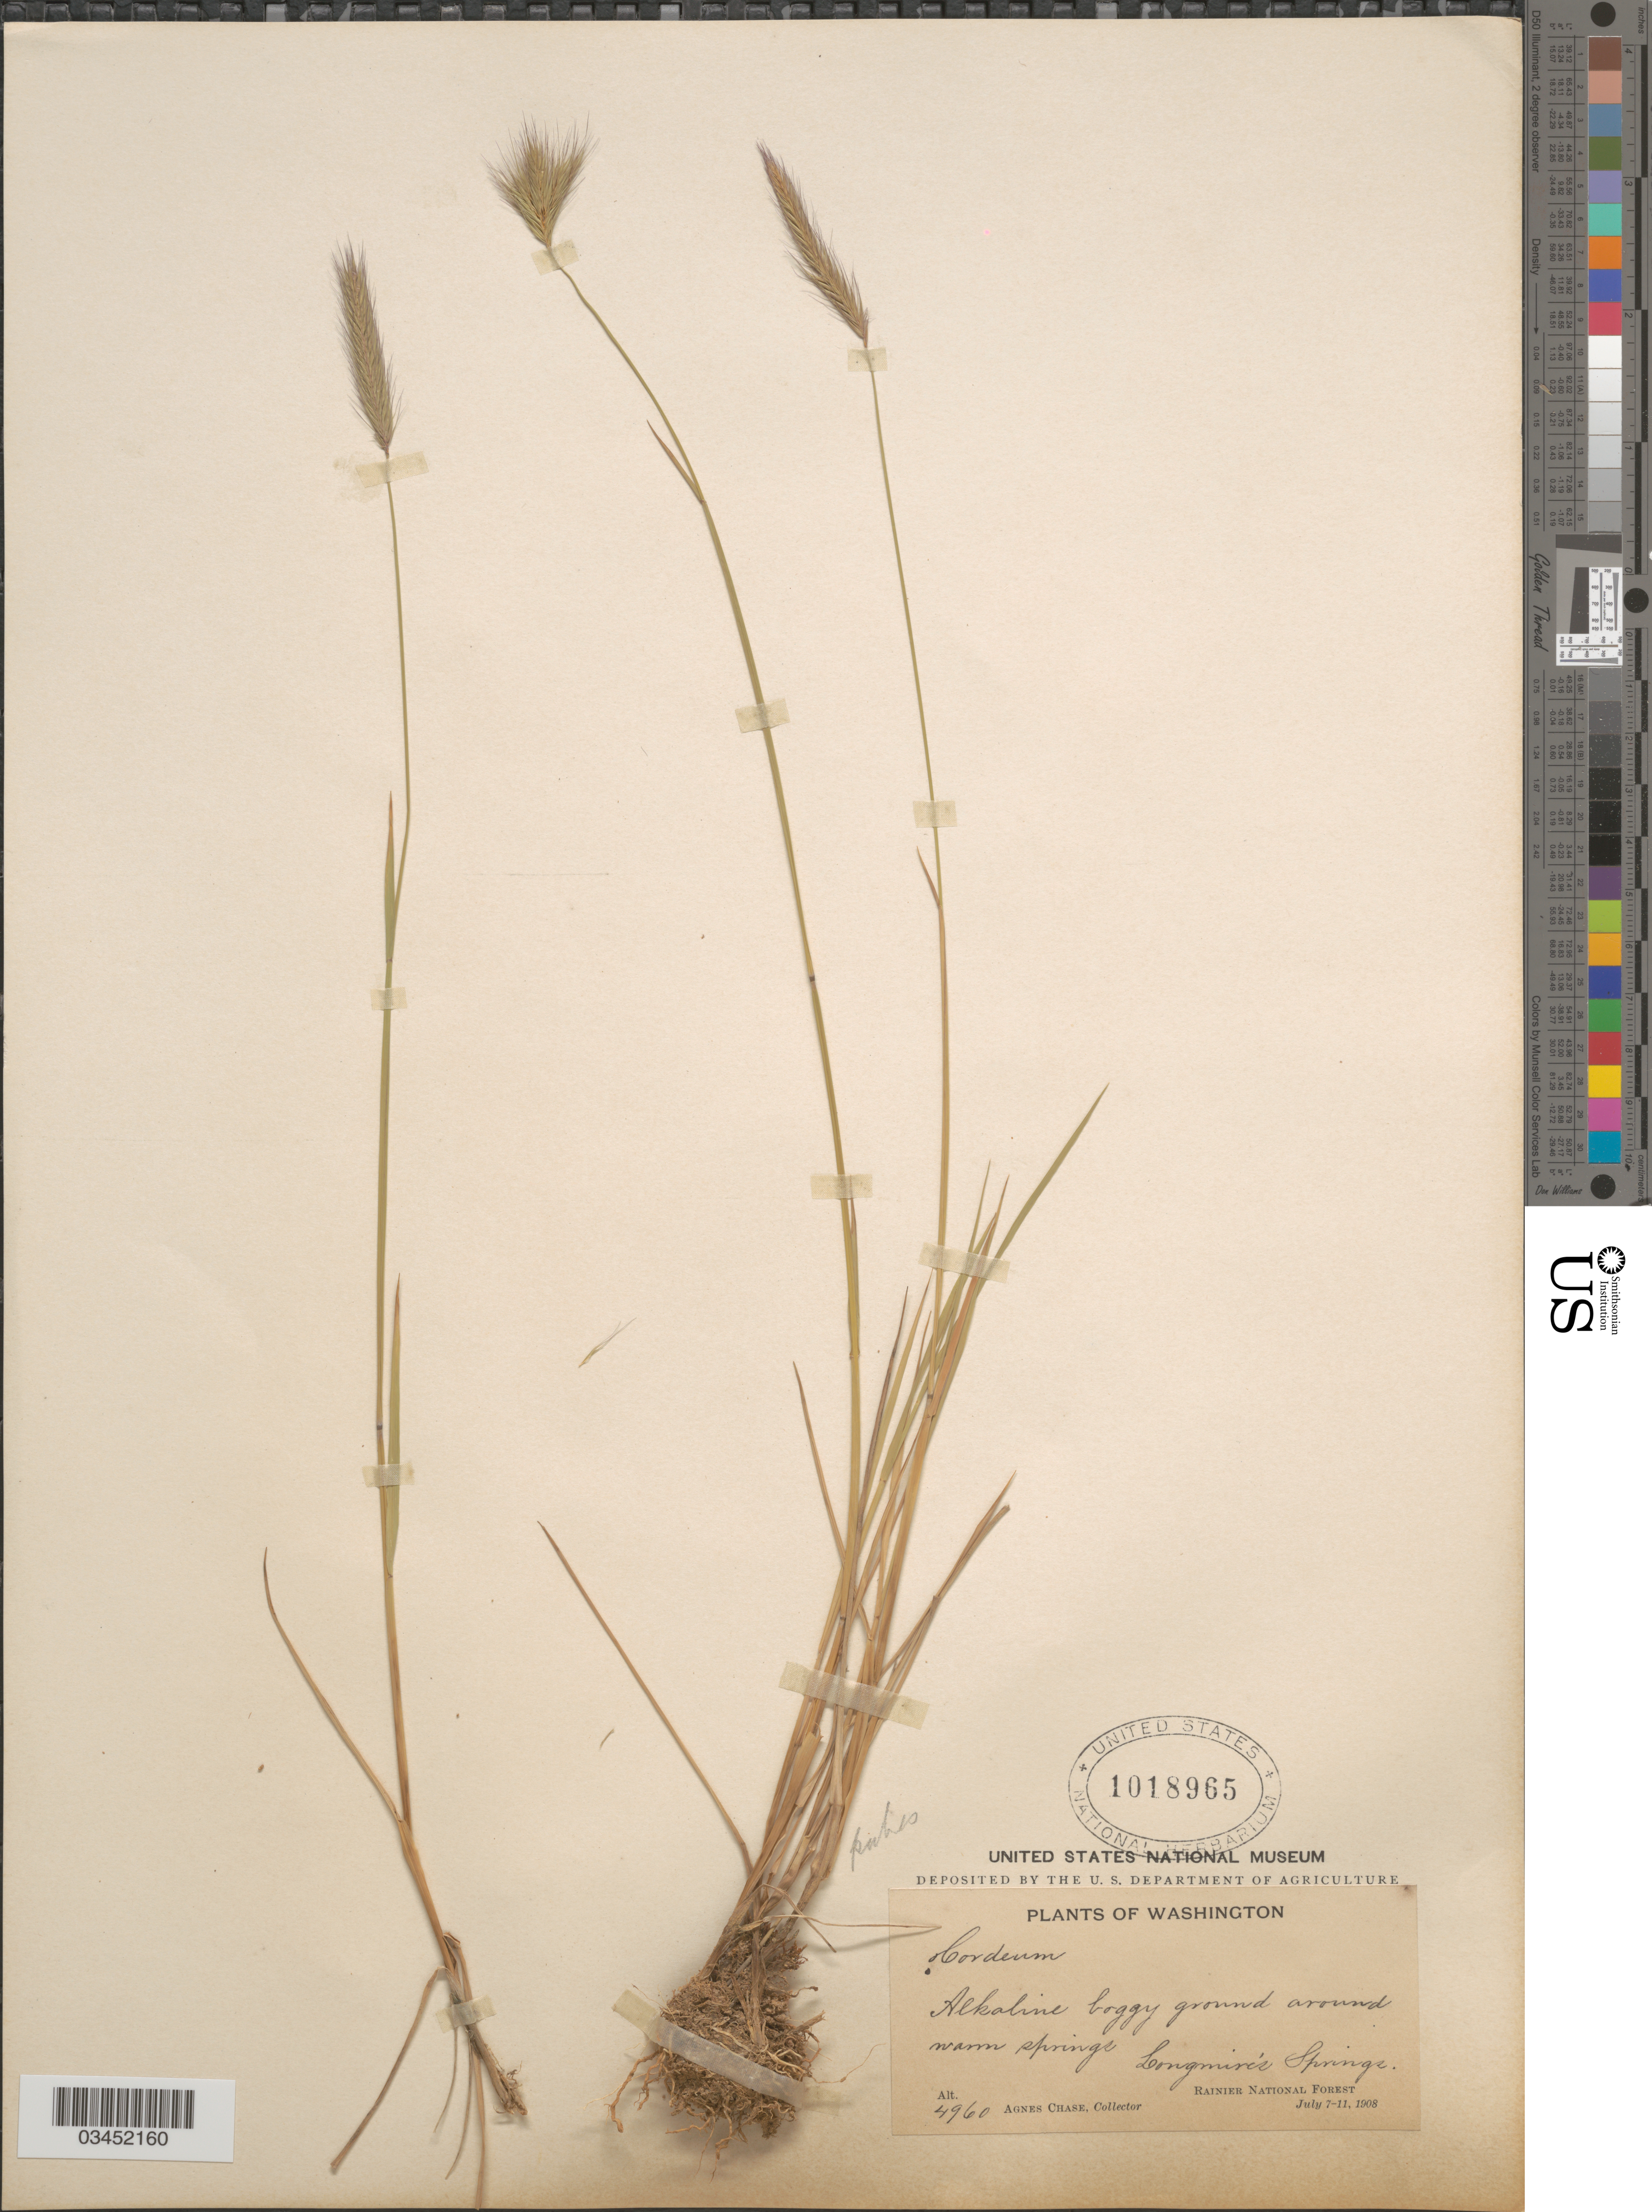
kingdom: Plantae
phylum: Tracheophyta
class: Liliopsida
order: Poales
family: Poaceae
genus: Hordeum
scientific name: Hordeum brachyantherum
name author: Nevski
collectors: A. Chase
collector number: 4960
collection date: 1908-07-07/1908-07-11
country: United States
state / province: Washington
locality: Alkaline boggy ground around warm springs. Longmire's Springs. Rainier National Forest.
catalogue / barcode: US 1018965